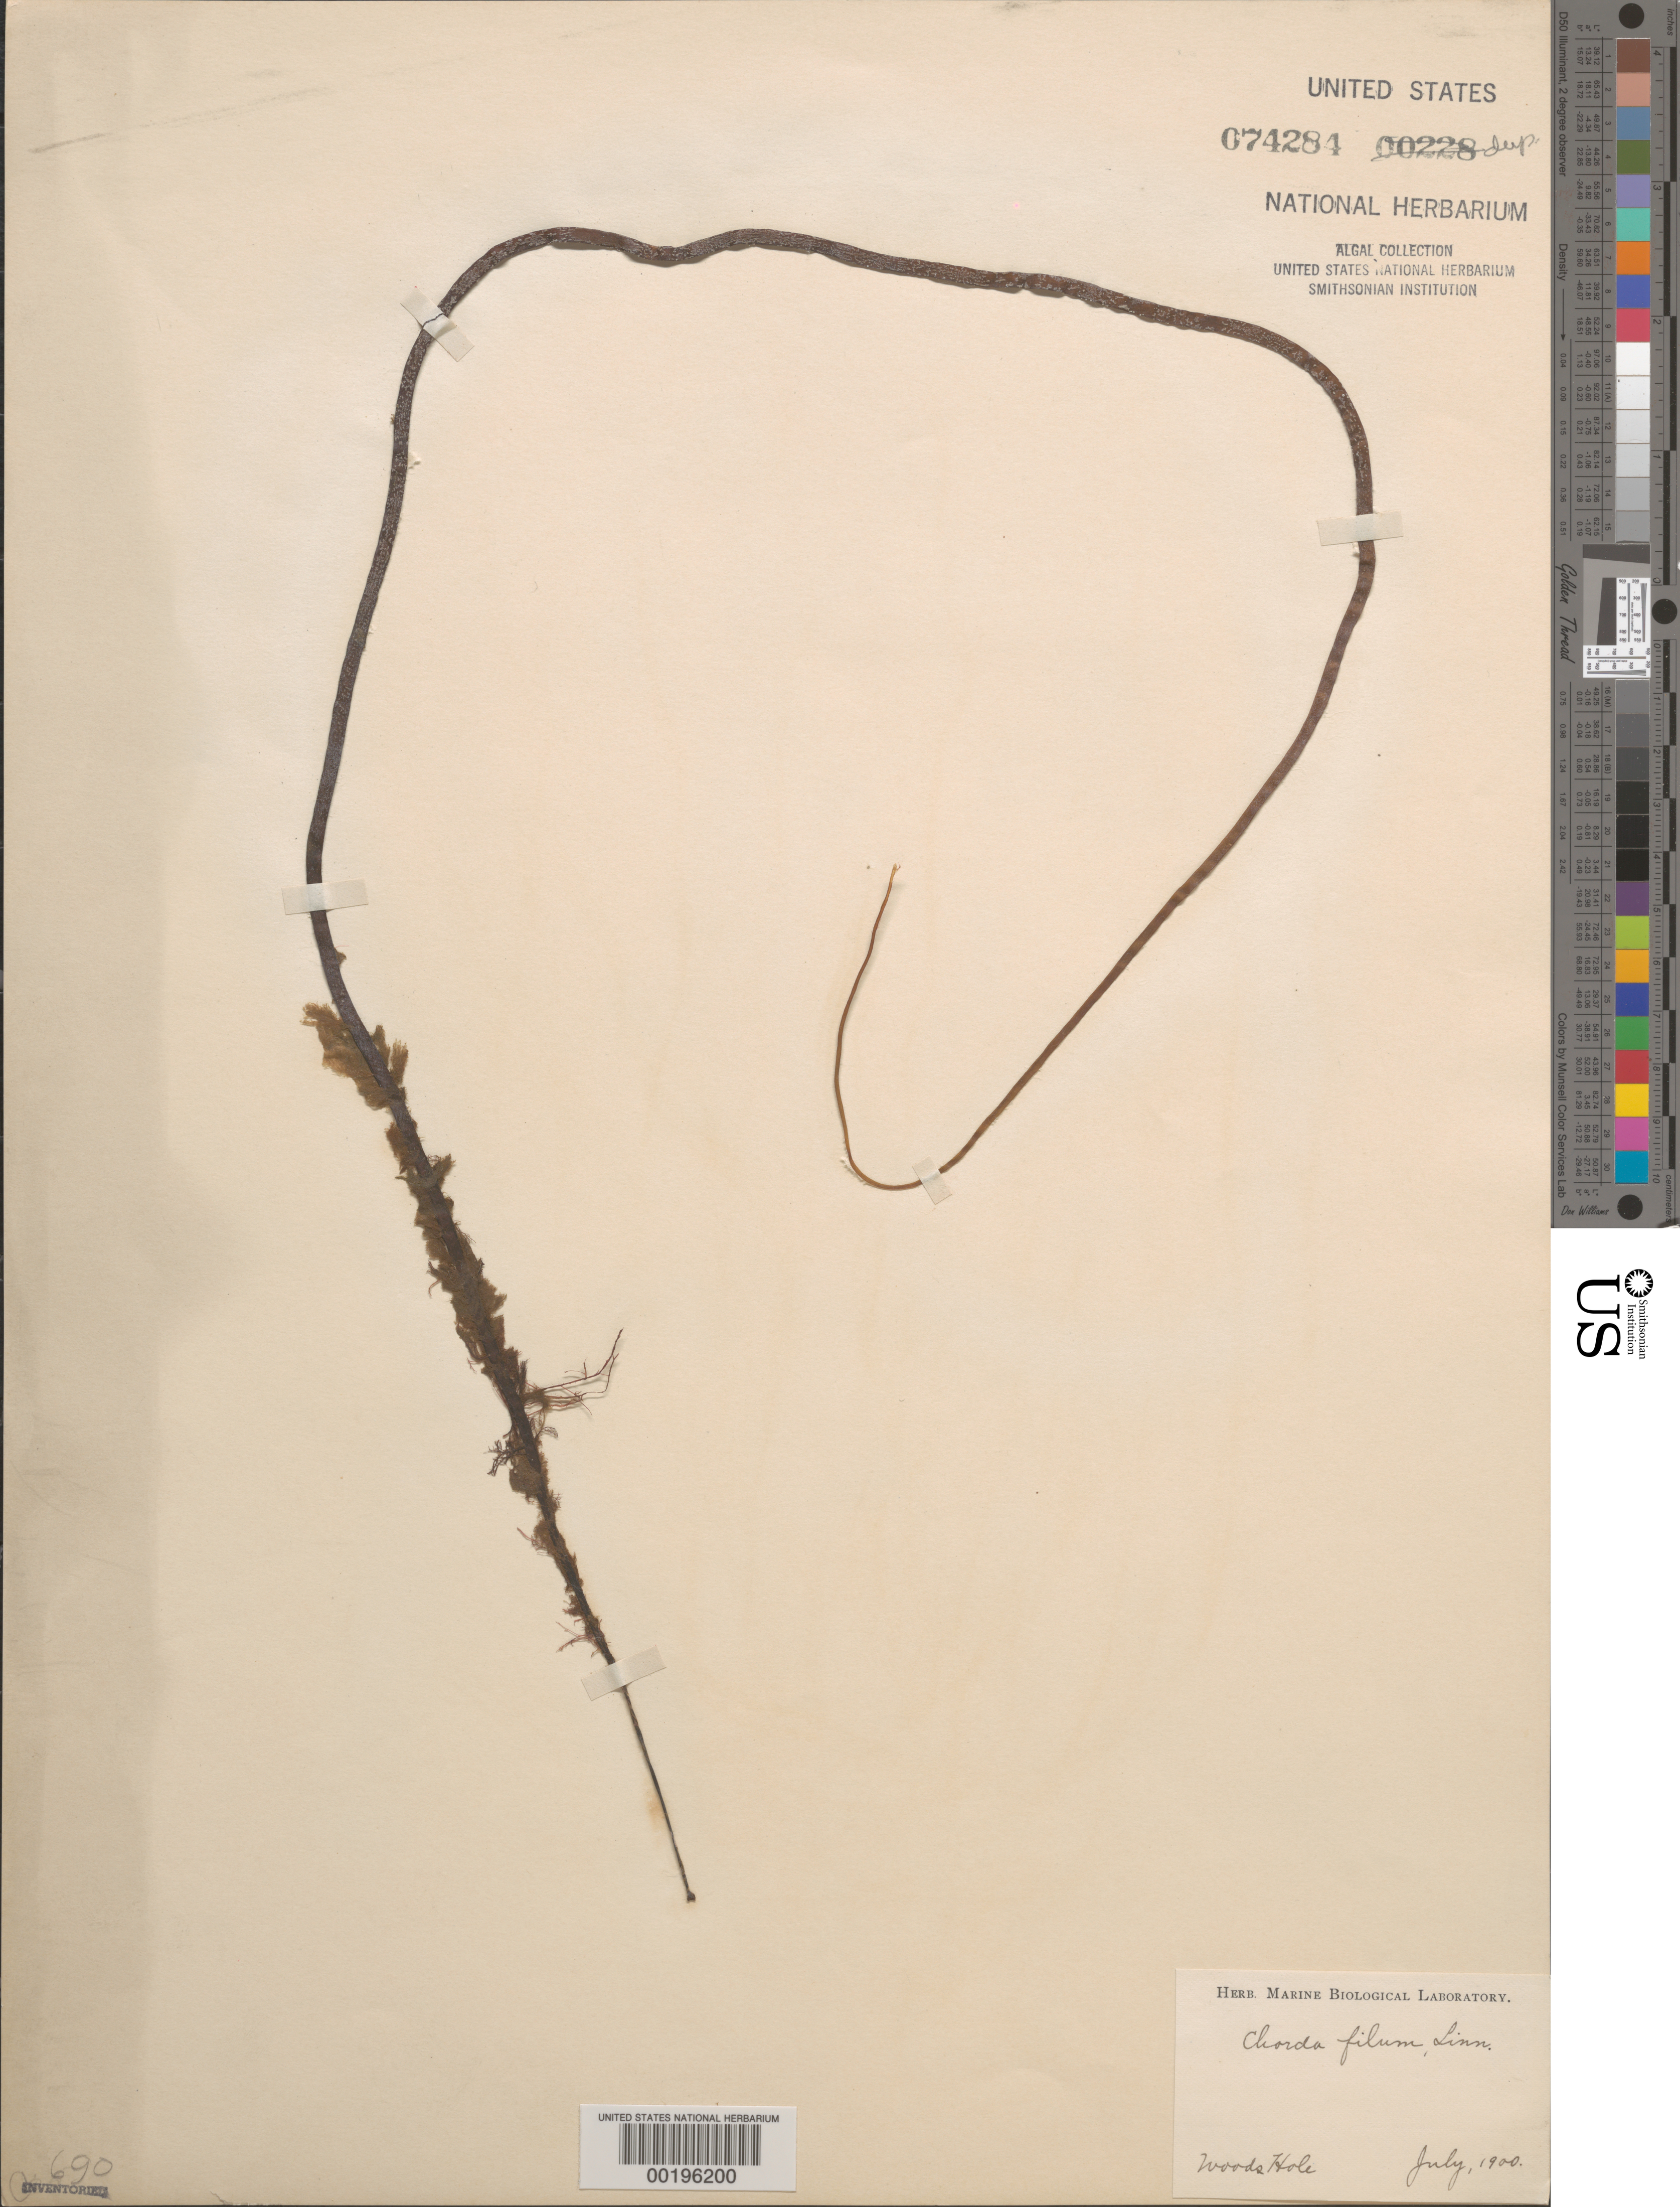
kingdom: Chromista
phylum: Ochrophyta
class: Phaeophyceae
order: Laminariales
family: Chordaceae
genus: Chorda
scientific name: Chorda filum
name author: (L.) Stackh.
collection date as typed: Jul 1900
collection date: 1900-07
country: United States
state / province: Massachusetts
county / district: Barnstable County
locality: Woods Hole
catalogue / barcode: US 74284